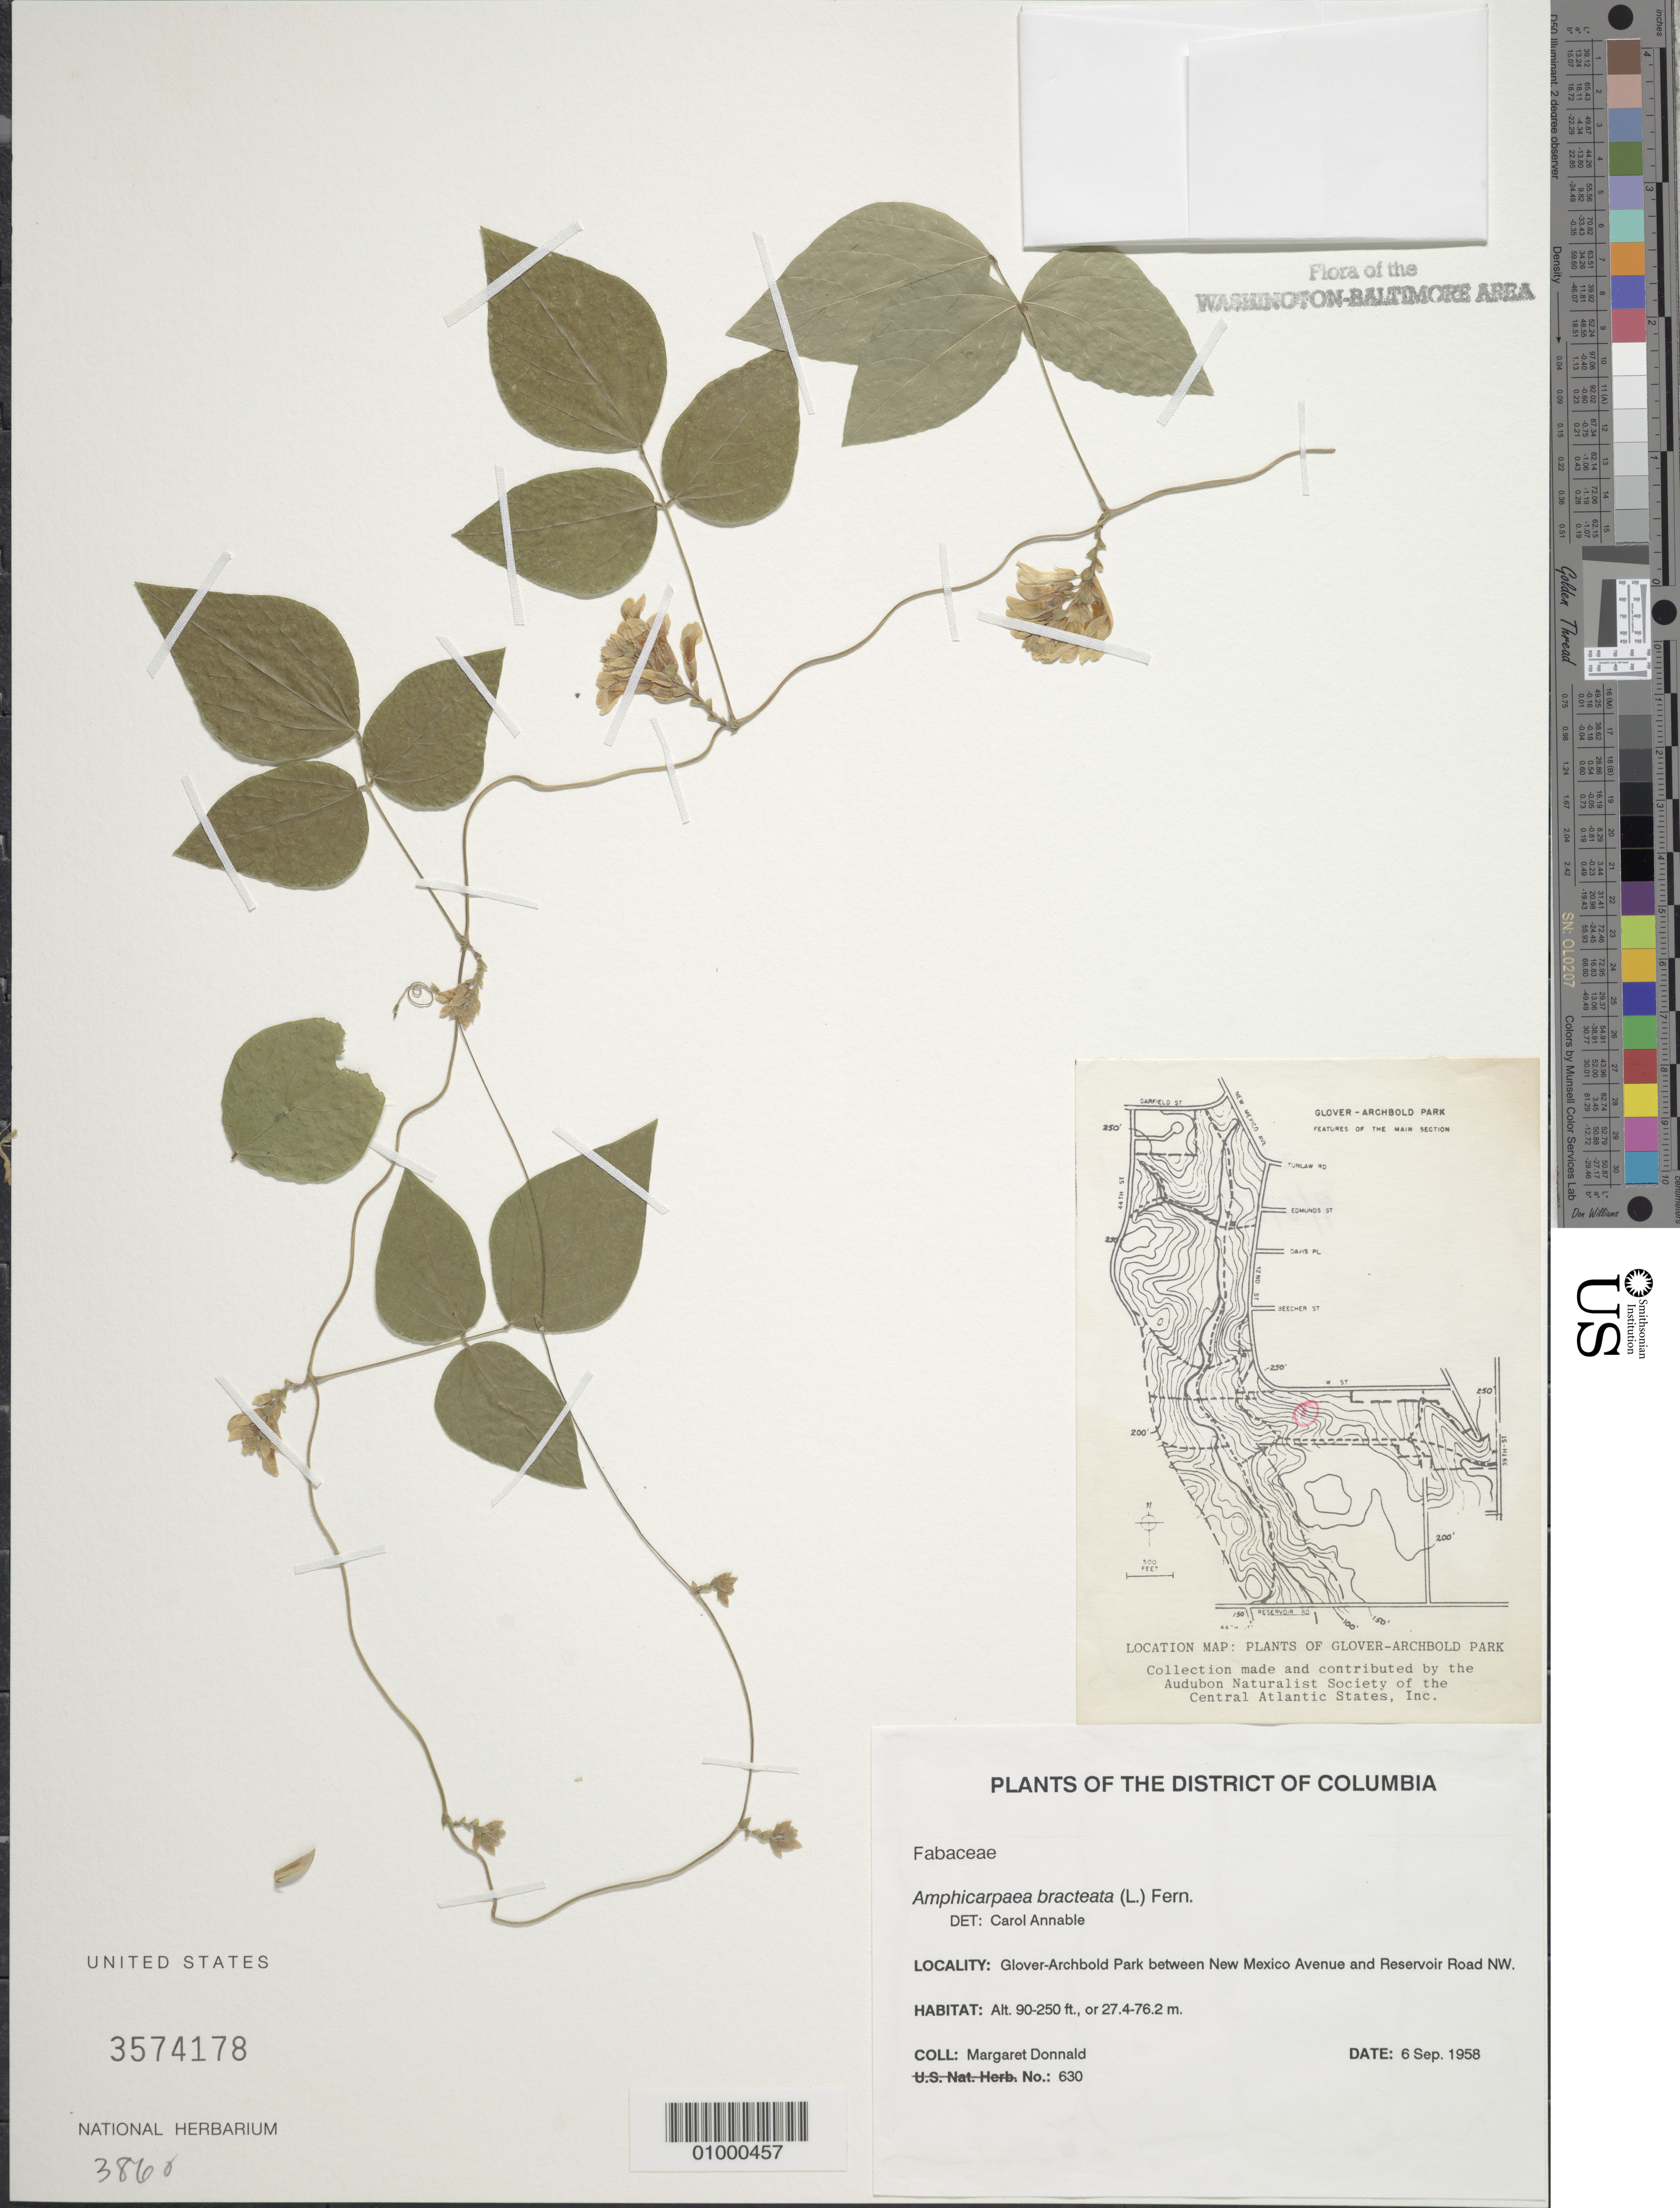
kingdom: Plantae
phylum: Tracheophyta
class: Magnoliopsida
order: Fabales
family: Fabaceae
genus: Amphicarpaea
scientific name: Amphicarpaea bracteata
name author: (L.) Fernald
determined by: Annable, C. R.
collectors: M. Donnald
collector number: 630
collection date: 1958-09-06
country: United States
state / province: District of Columbia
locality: Glover-Archbold Park between New Mexico Avenue and Reservoir Road NW.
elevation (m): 27.4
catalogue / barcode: US 3574178